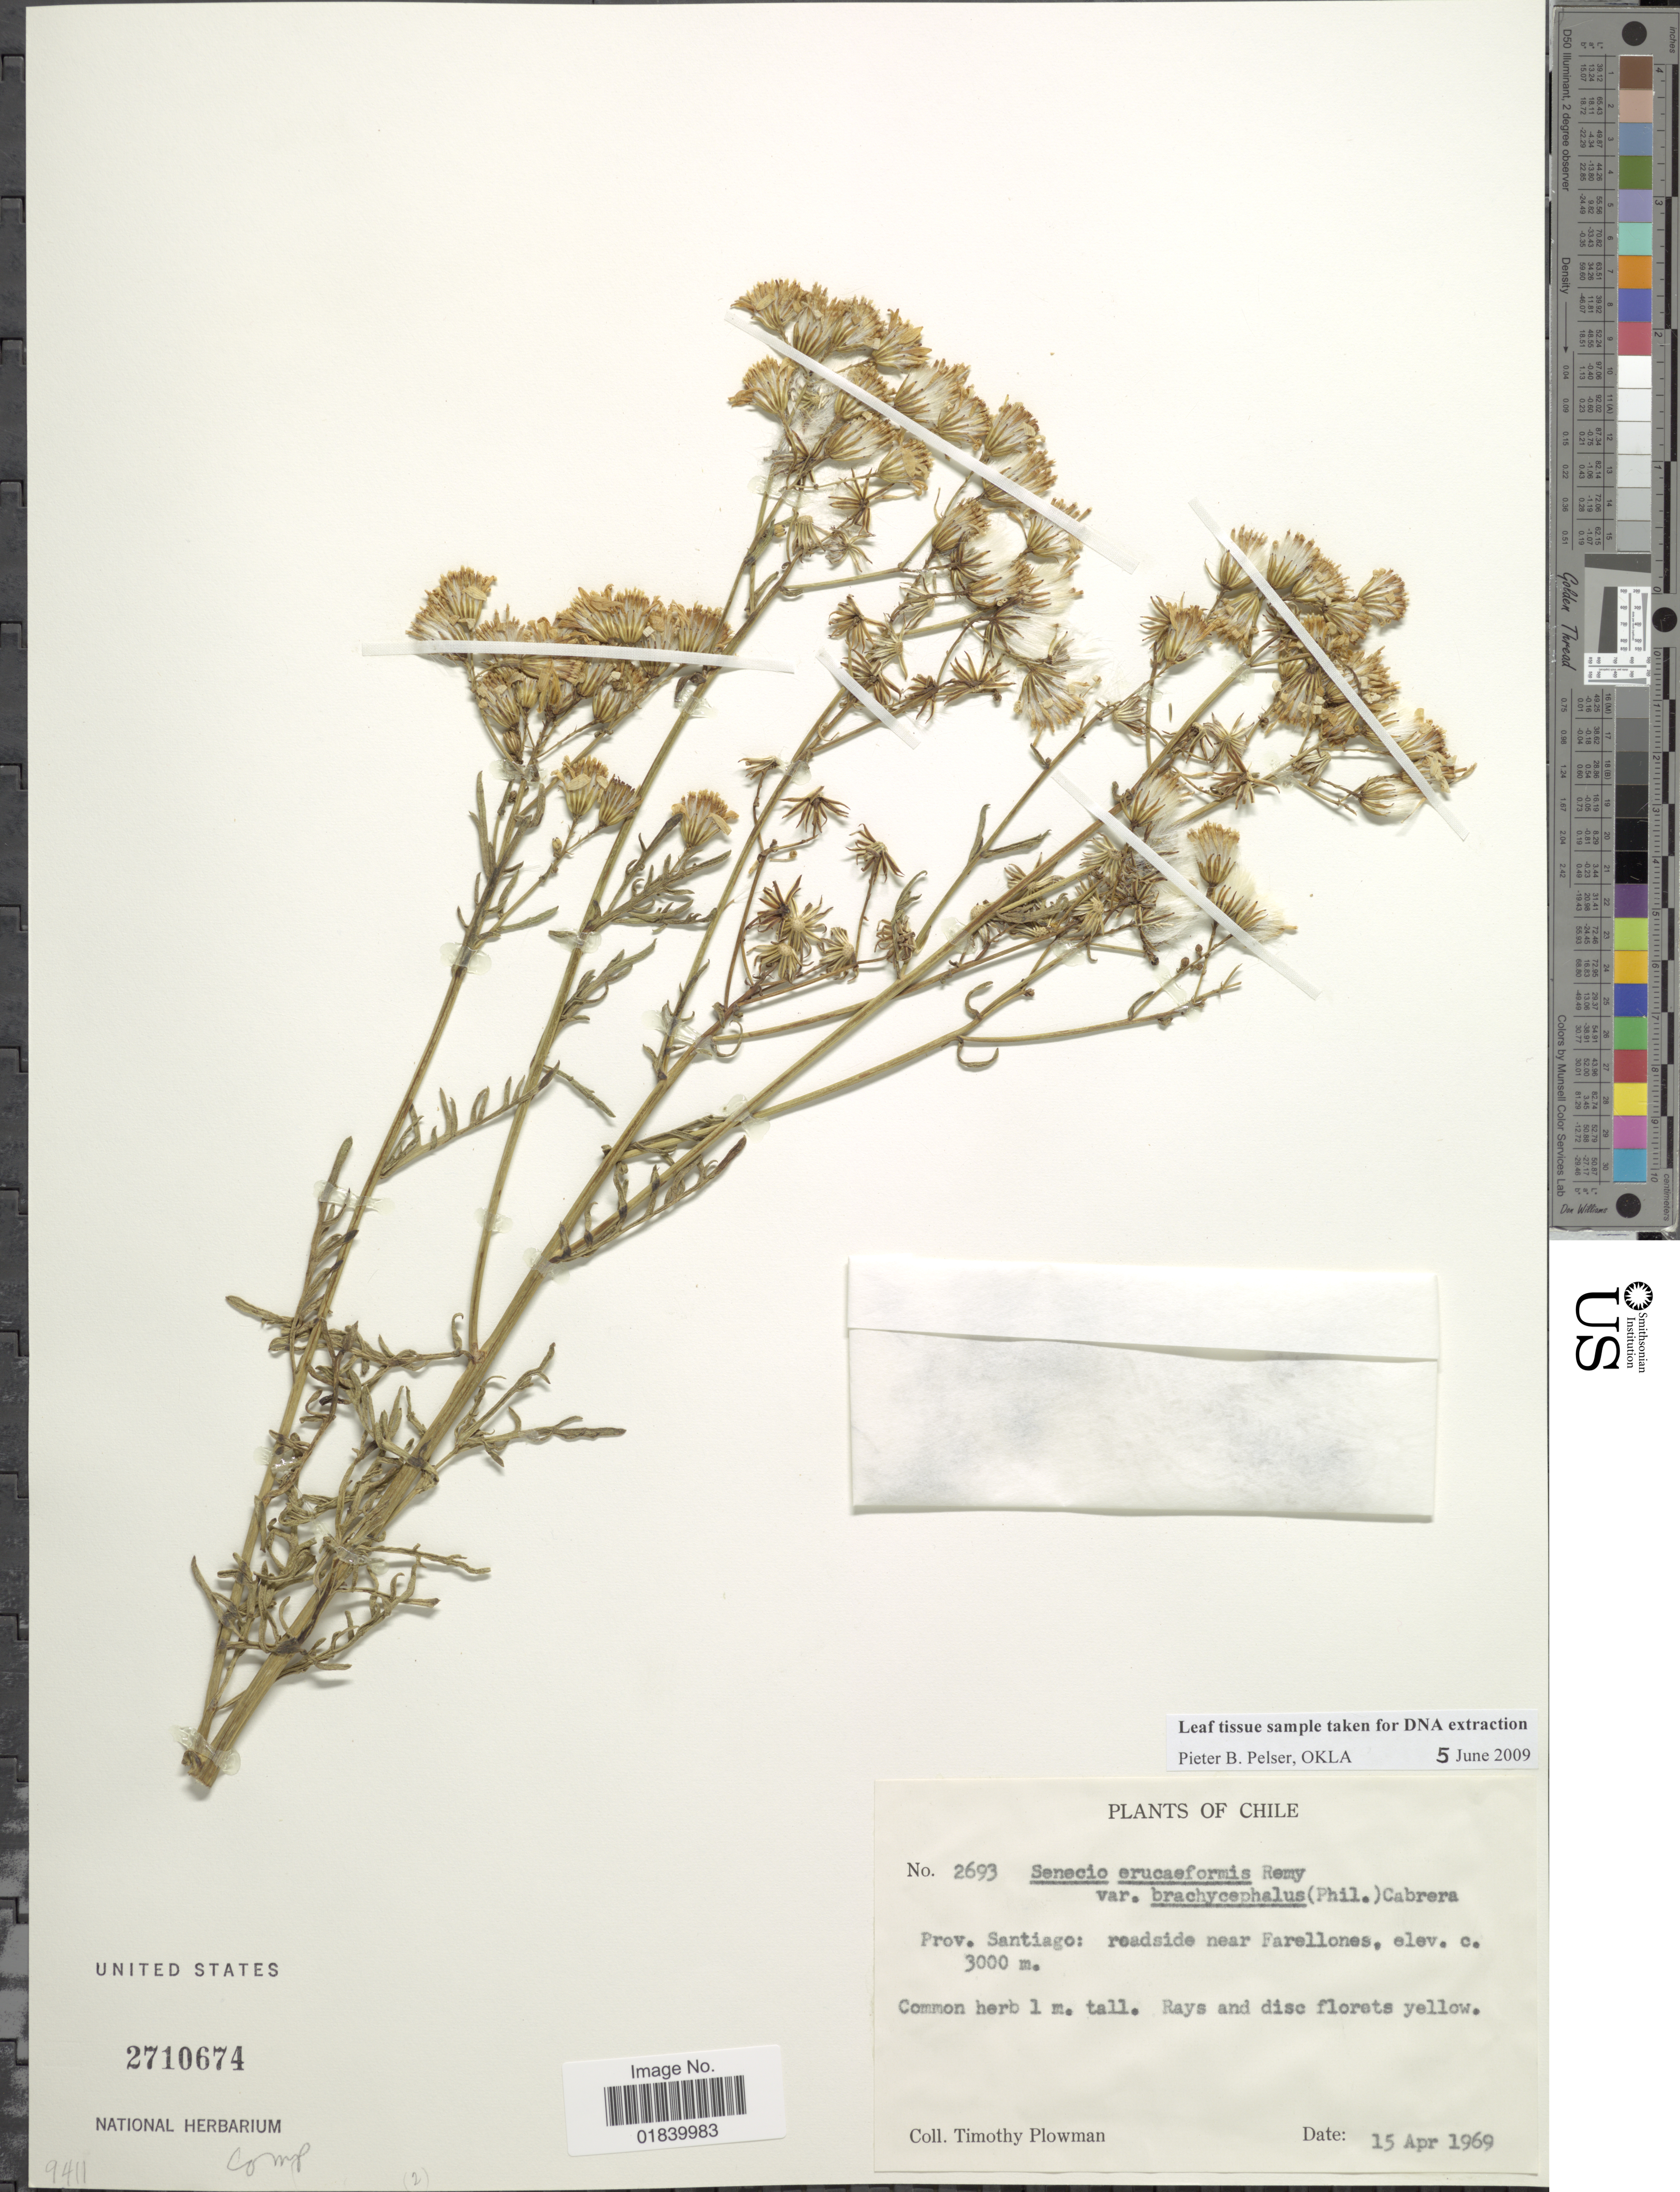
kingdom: Plantae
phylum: Tracheophyta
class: Magnoliopsida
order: Asterales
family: Asteraceae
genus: Jacobaea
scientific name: Jacobaea erucifolia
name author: (L.) G. Gaertn. et al.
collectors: T. Plowman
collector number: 2693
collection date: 1969-04-15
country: Chile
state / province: Región Metropolitana (RM)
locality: Chile. Prov. Santiago: roadside near Farellones.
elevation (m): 3000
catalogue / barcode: US 2710674